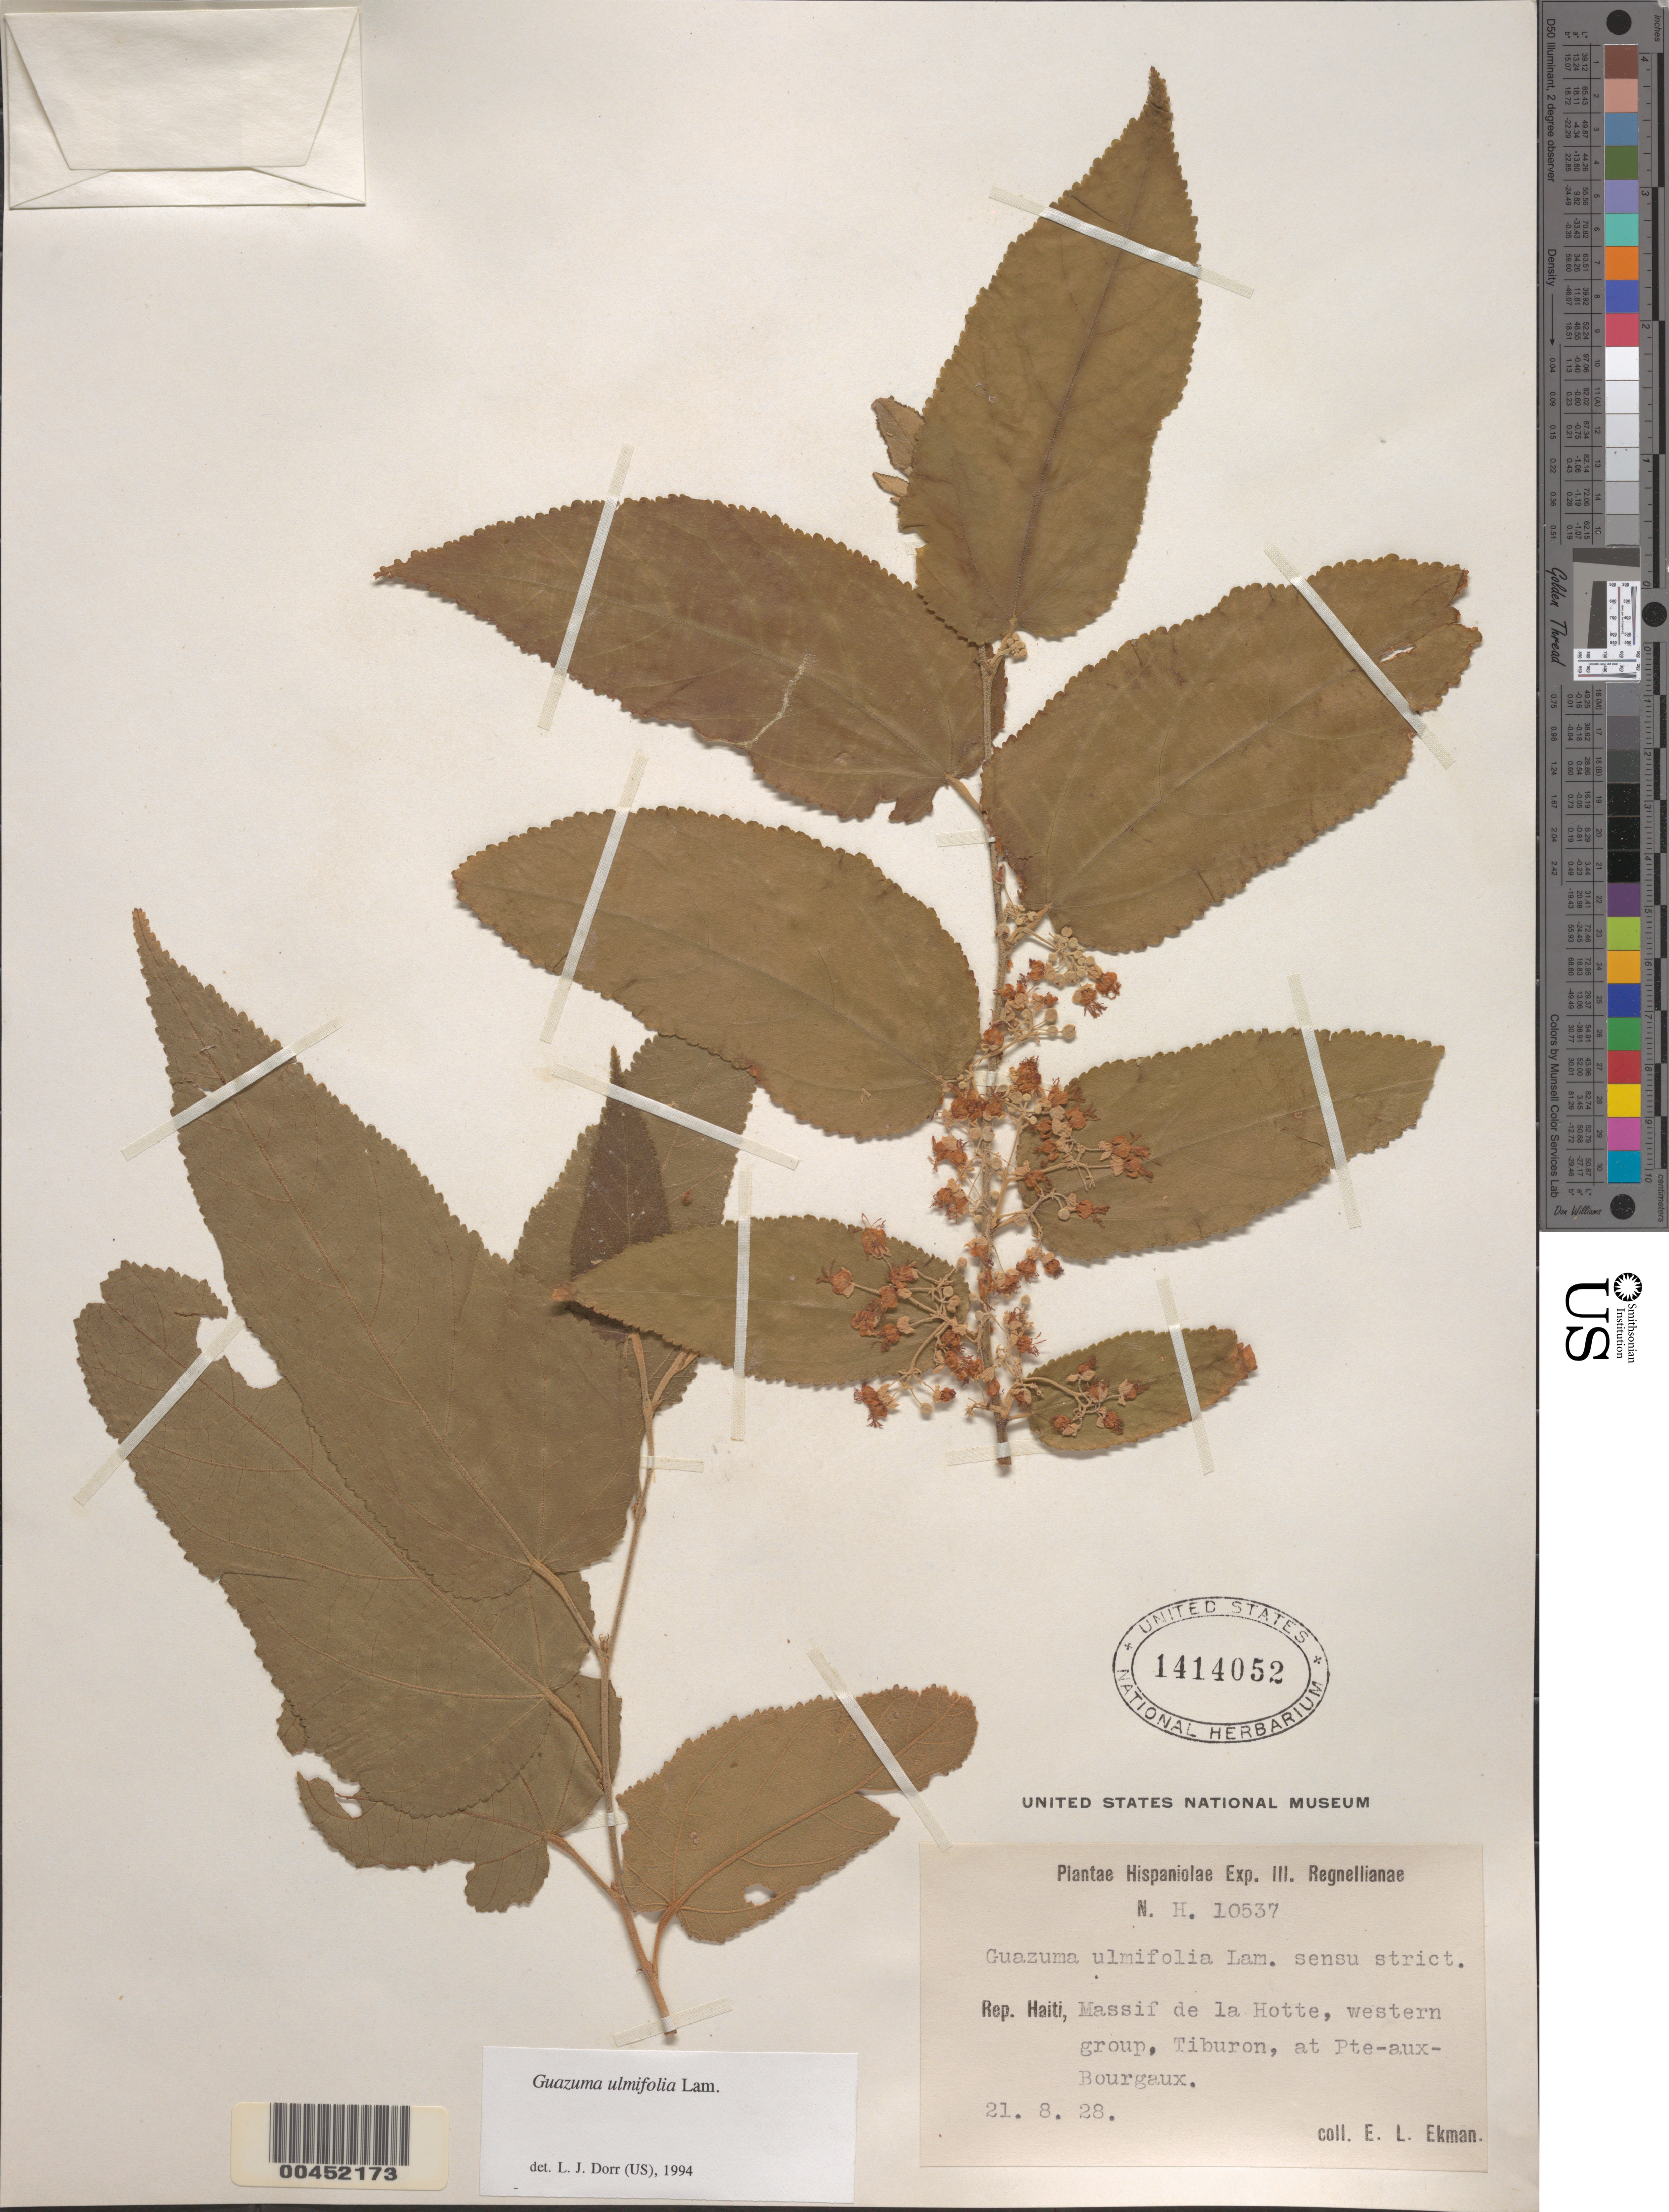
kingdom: Plantae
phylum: Tracheophyta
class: Magnoliopsida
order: Malvales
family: Malvaceae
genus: Guazuma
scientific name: Guazuma ulmifolia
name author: Lam.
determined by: Dorr, L. J., (BOT), Smithsonian Institution - National Museum of Natural History (UNITED STATES)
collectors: E. L. Ekman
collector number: herbarium 10537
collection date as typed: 21 Aug 1928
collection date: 1928-08-21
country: Haiti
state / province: Sud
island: Hispaniola Island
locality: Massif de la Hotte, western group, Tiburon, at Pte-aux-Bourgaux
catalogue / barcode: US 1414052